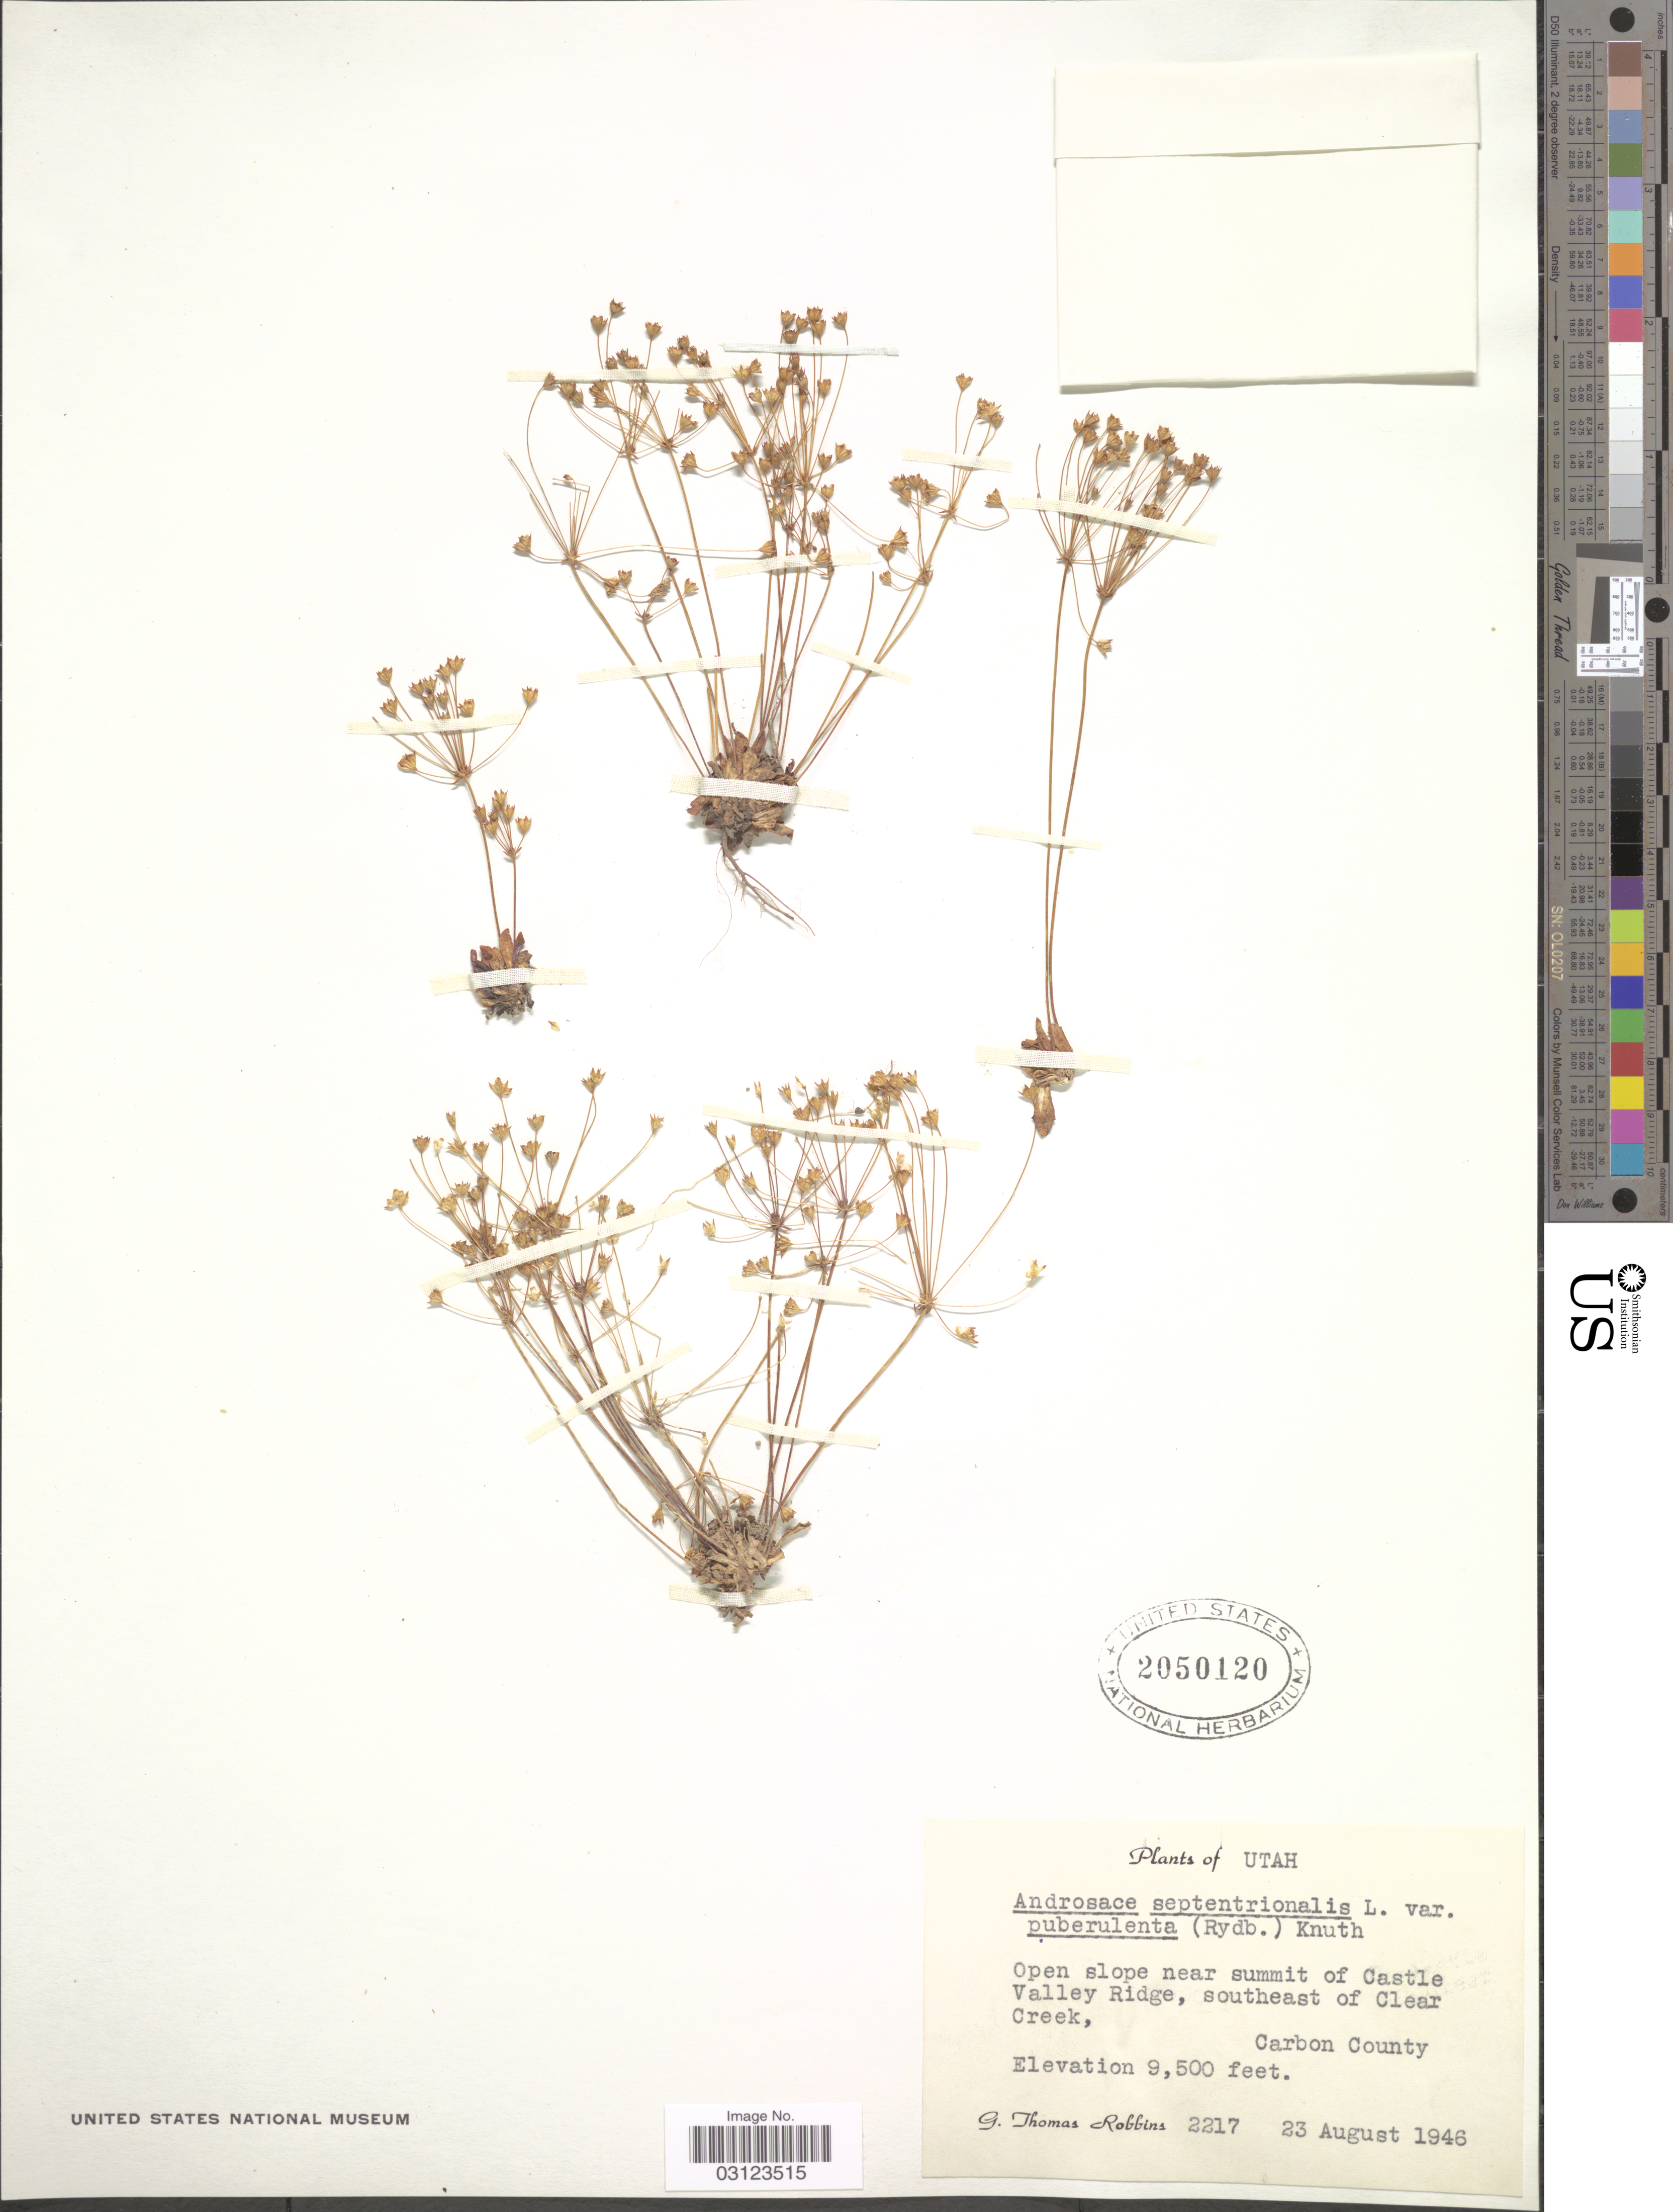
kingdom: Plantae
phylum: Tracheophyta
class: Magnoliopsida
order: Ericales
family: Primulaceae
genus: Androsace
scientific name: Androsace septentrionalis var. puberulenta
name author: (Rydb.) R. Knuth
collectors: G. T. Robbins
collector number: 2217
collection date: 1946-08-23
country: United States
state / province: Utah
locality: Open slope near summit of Castle Valley Ridge, southeast of Clear Creek, Carbon County.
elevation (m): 2896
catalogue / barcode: US 2050120